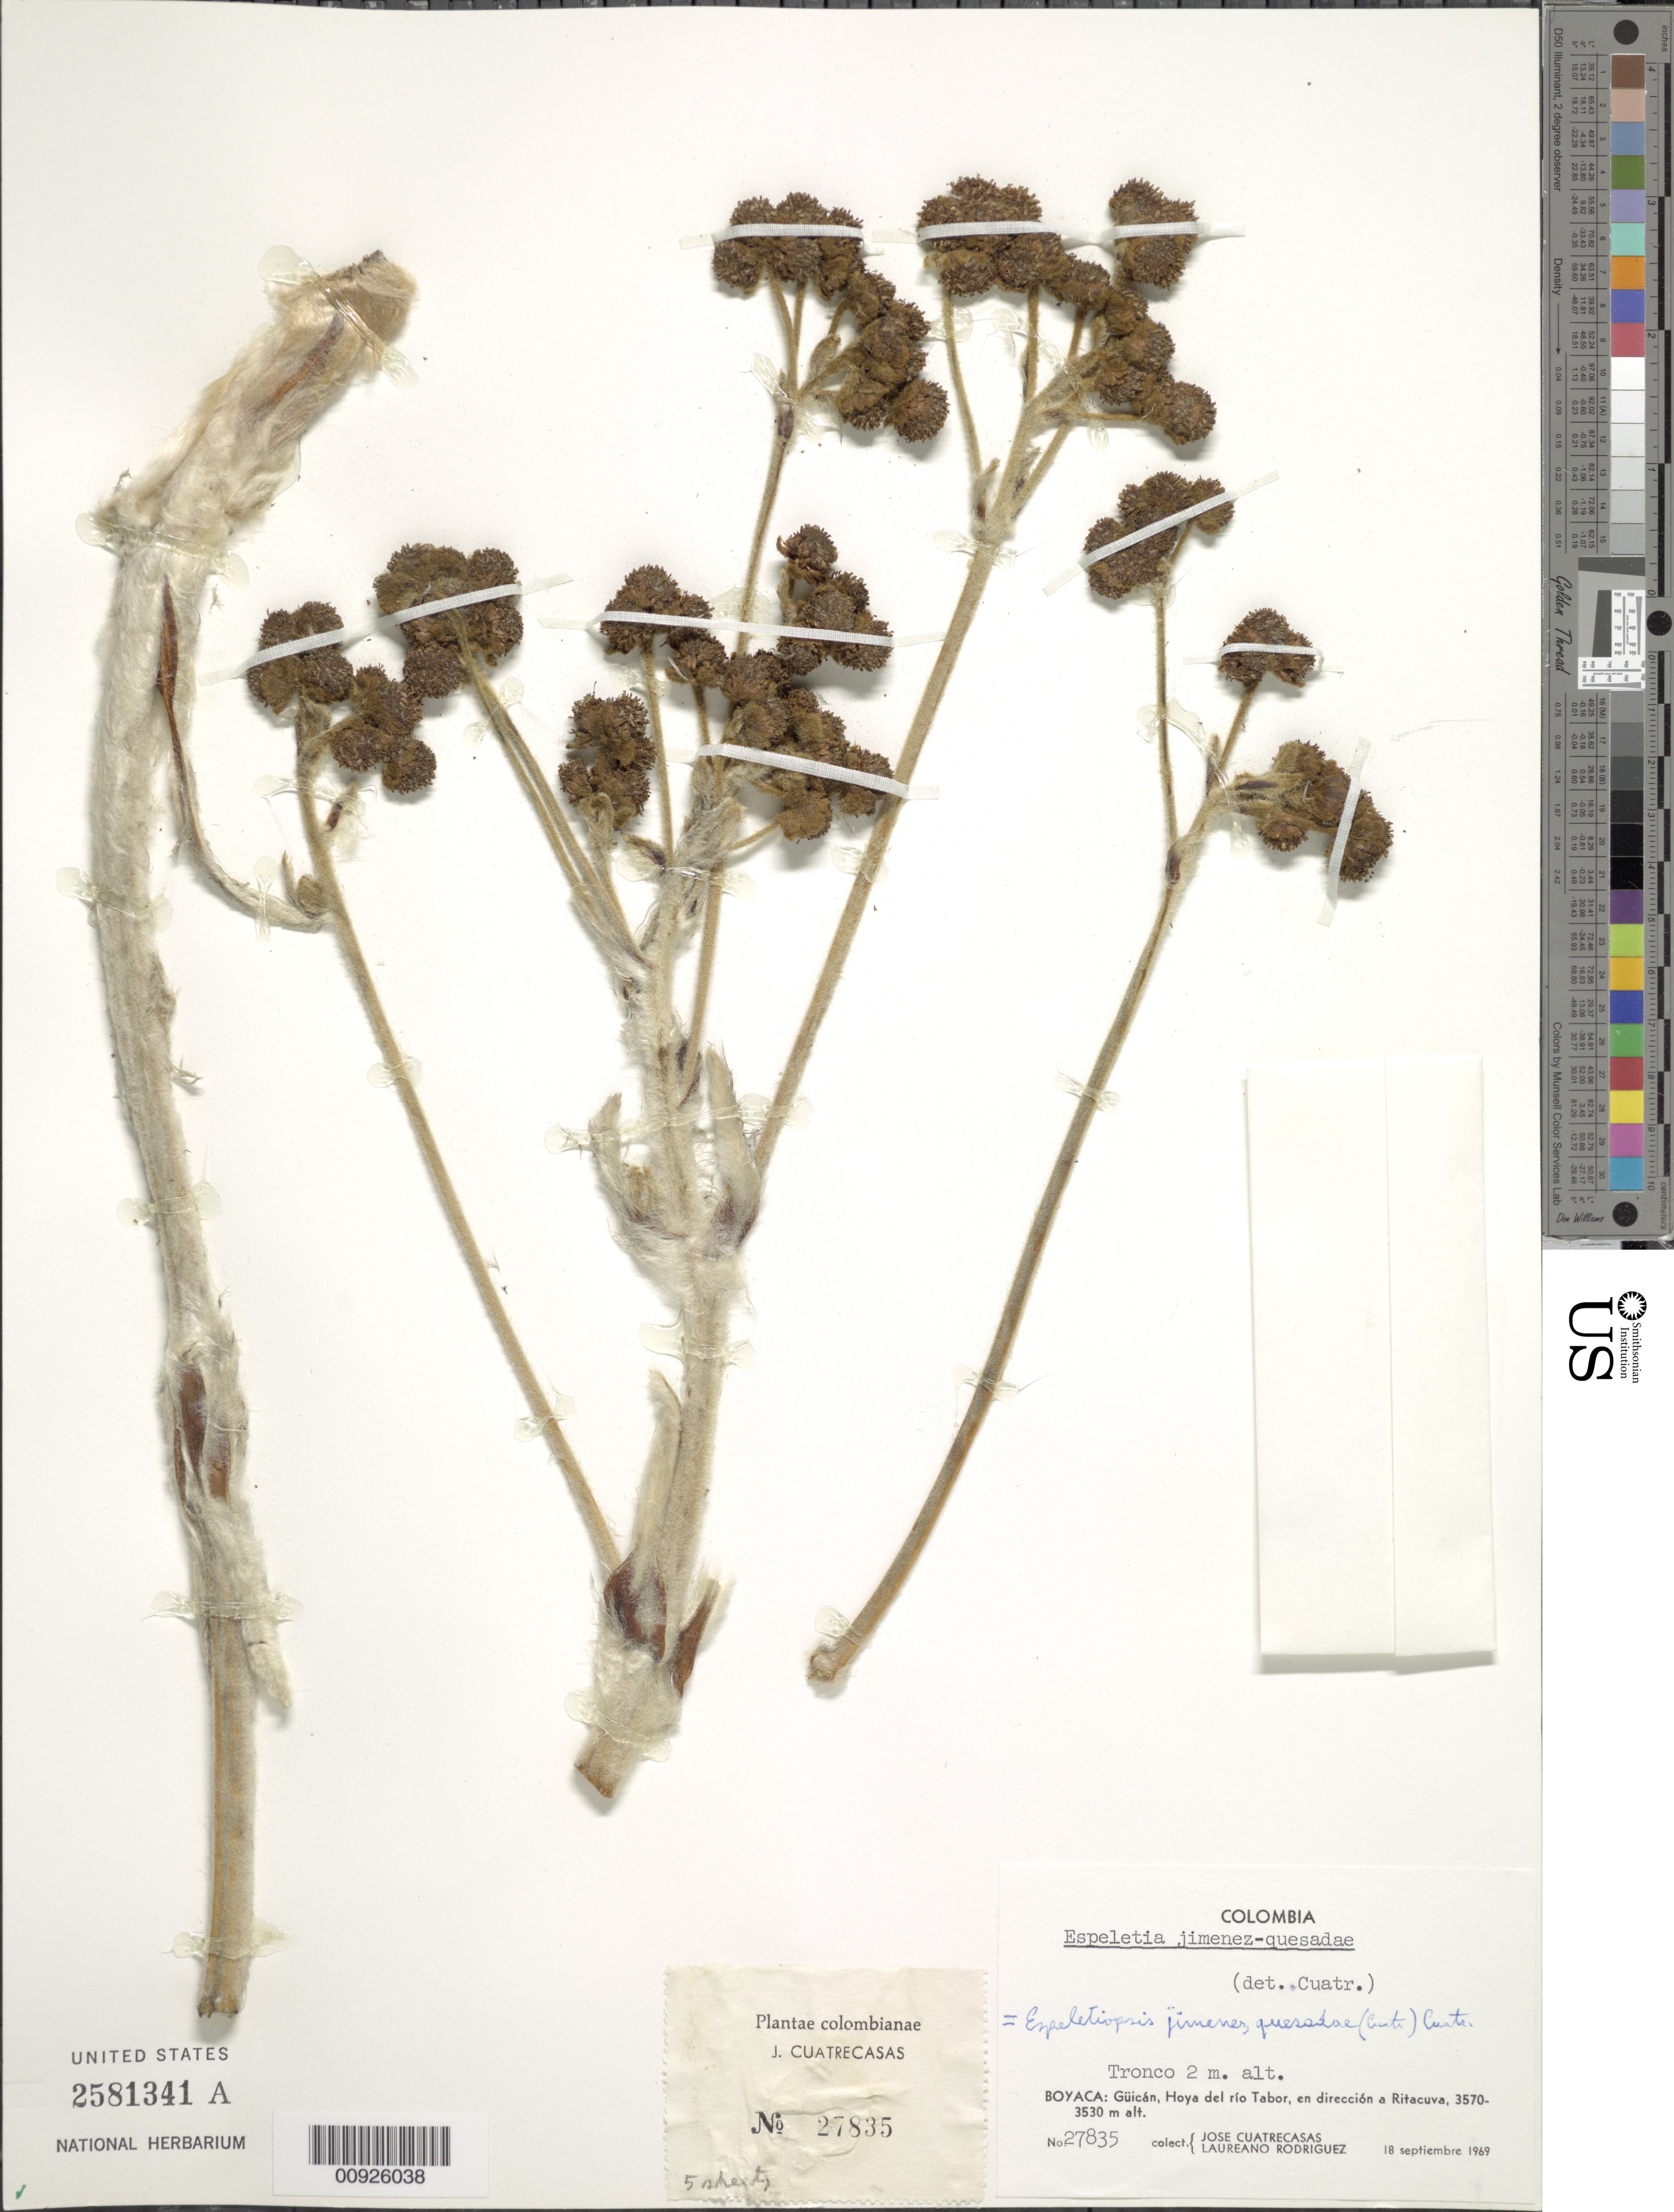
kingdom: Plantae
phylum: Tracheophyta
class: Magnoliopsida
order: Asterales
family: Asteraceae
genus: Espeletiopsis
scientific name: Espeletiopsis jimenez-quesadae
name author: (Cuatrec.) Cuatrec.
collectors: J. Cuatrecasas & L. Rodriguez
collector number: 27835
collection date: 1969-09-18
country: Colombia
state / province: Boyacá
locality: Boyacá: Guican, Hoya del rio Tabor, en direccion a Ritacurva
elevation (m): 3530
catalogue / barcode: US 2581341A